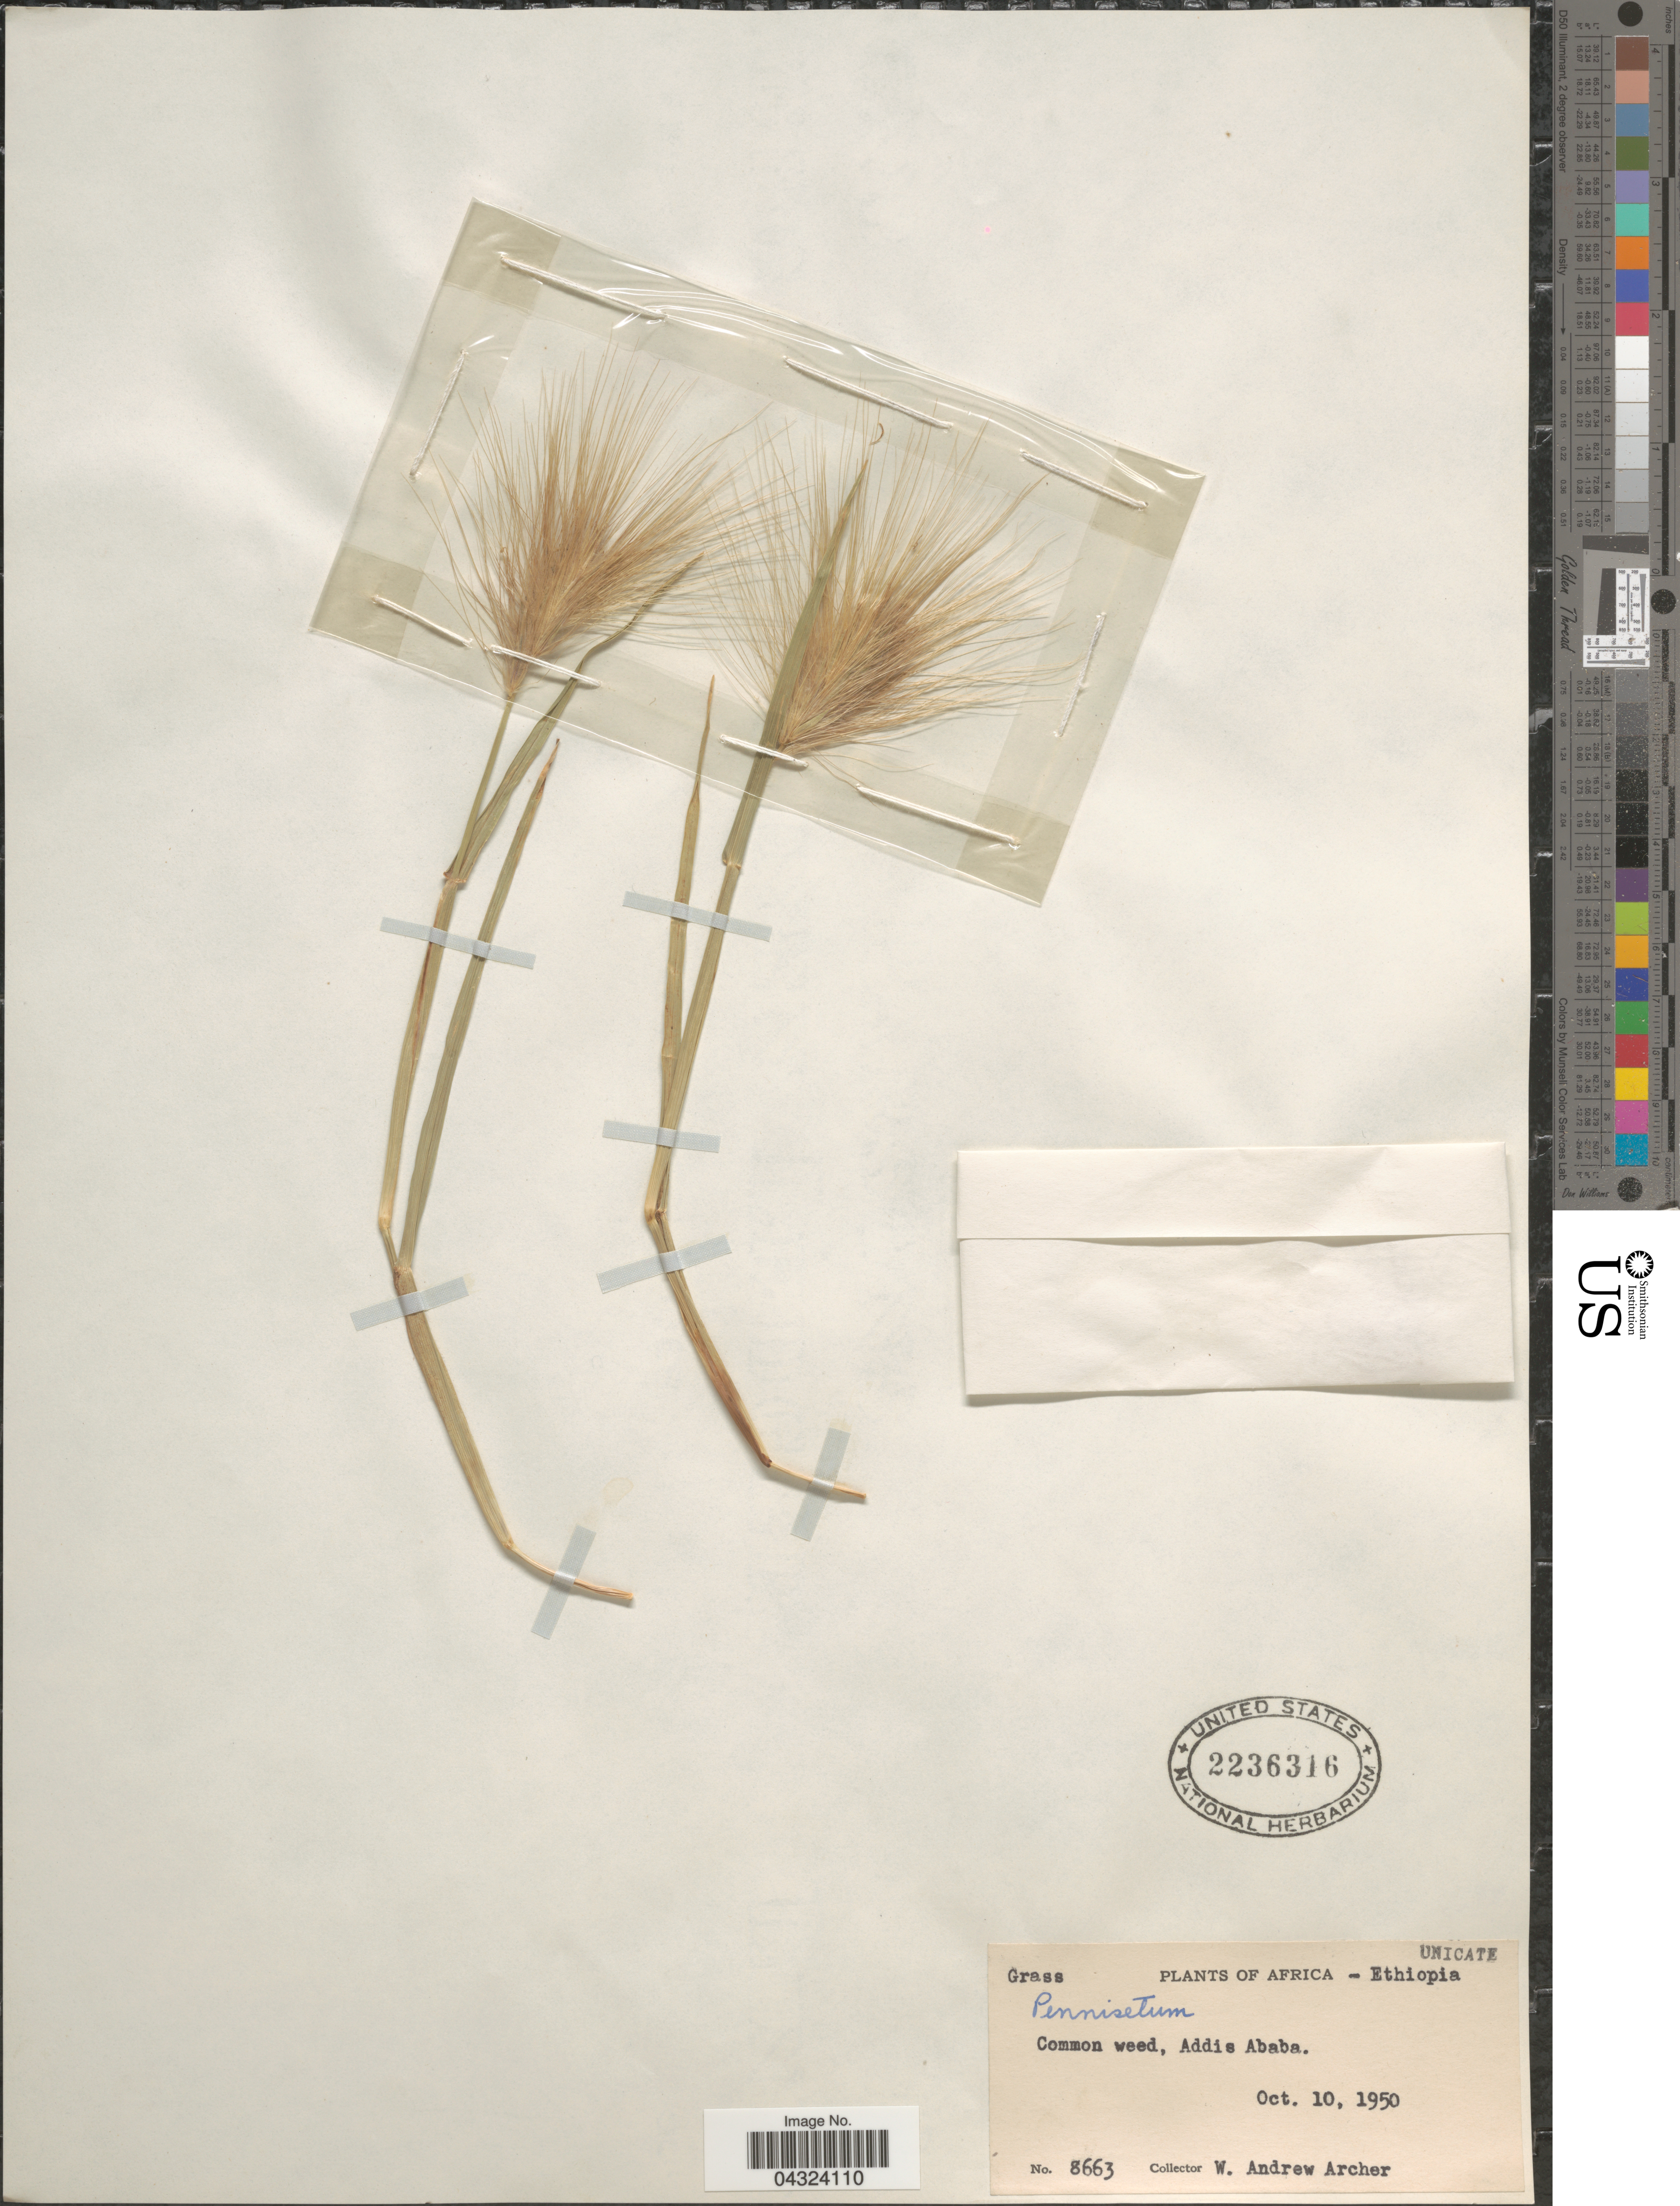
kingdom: Plantae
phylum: Tracheophyta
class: Liliopsida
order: Poales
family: Poaceae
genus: Cenchrus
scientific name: Cenchrus sp.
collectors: W. A. Archer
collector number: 8663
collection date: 1950-10-10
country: Ethiopia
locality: Africa. Common weed, Addis Ababa.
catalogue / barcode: US 2236316